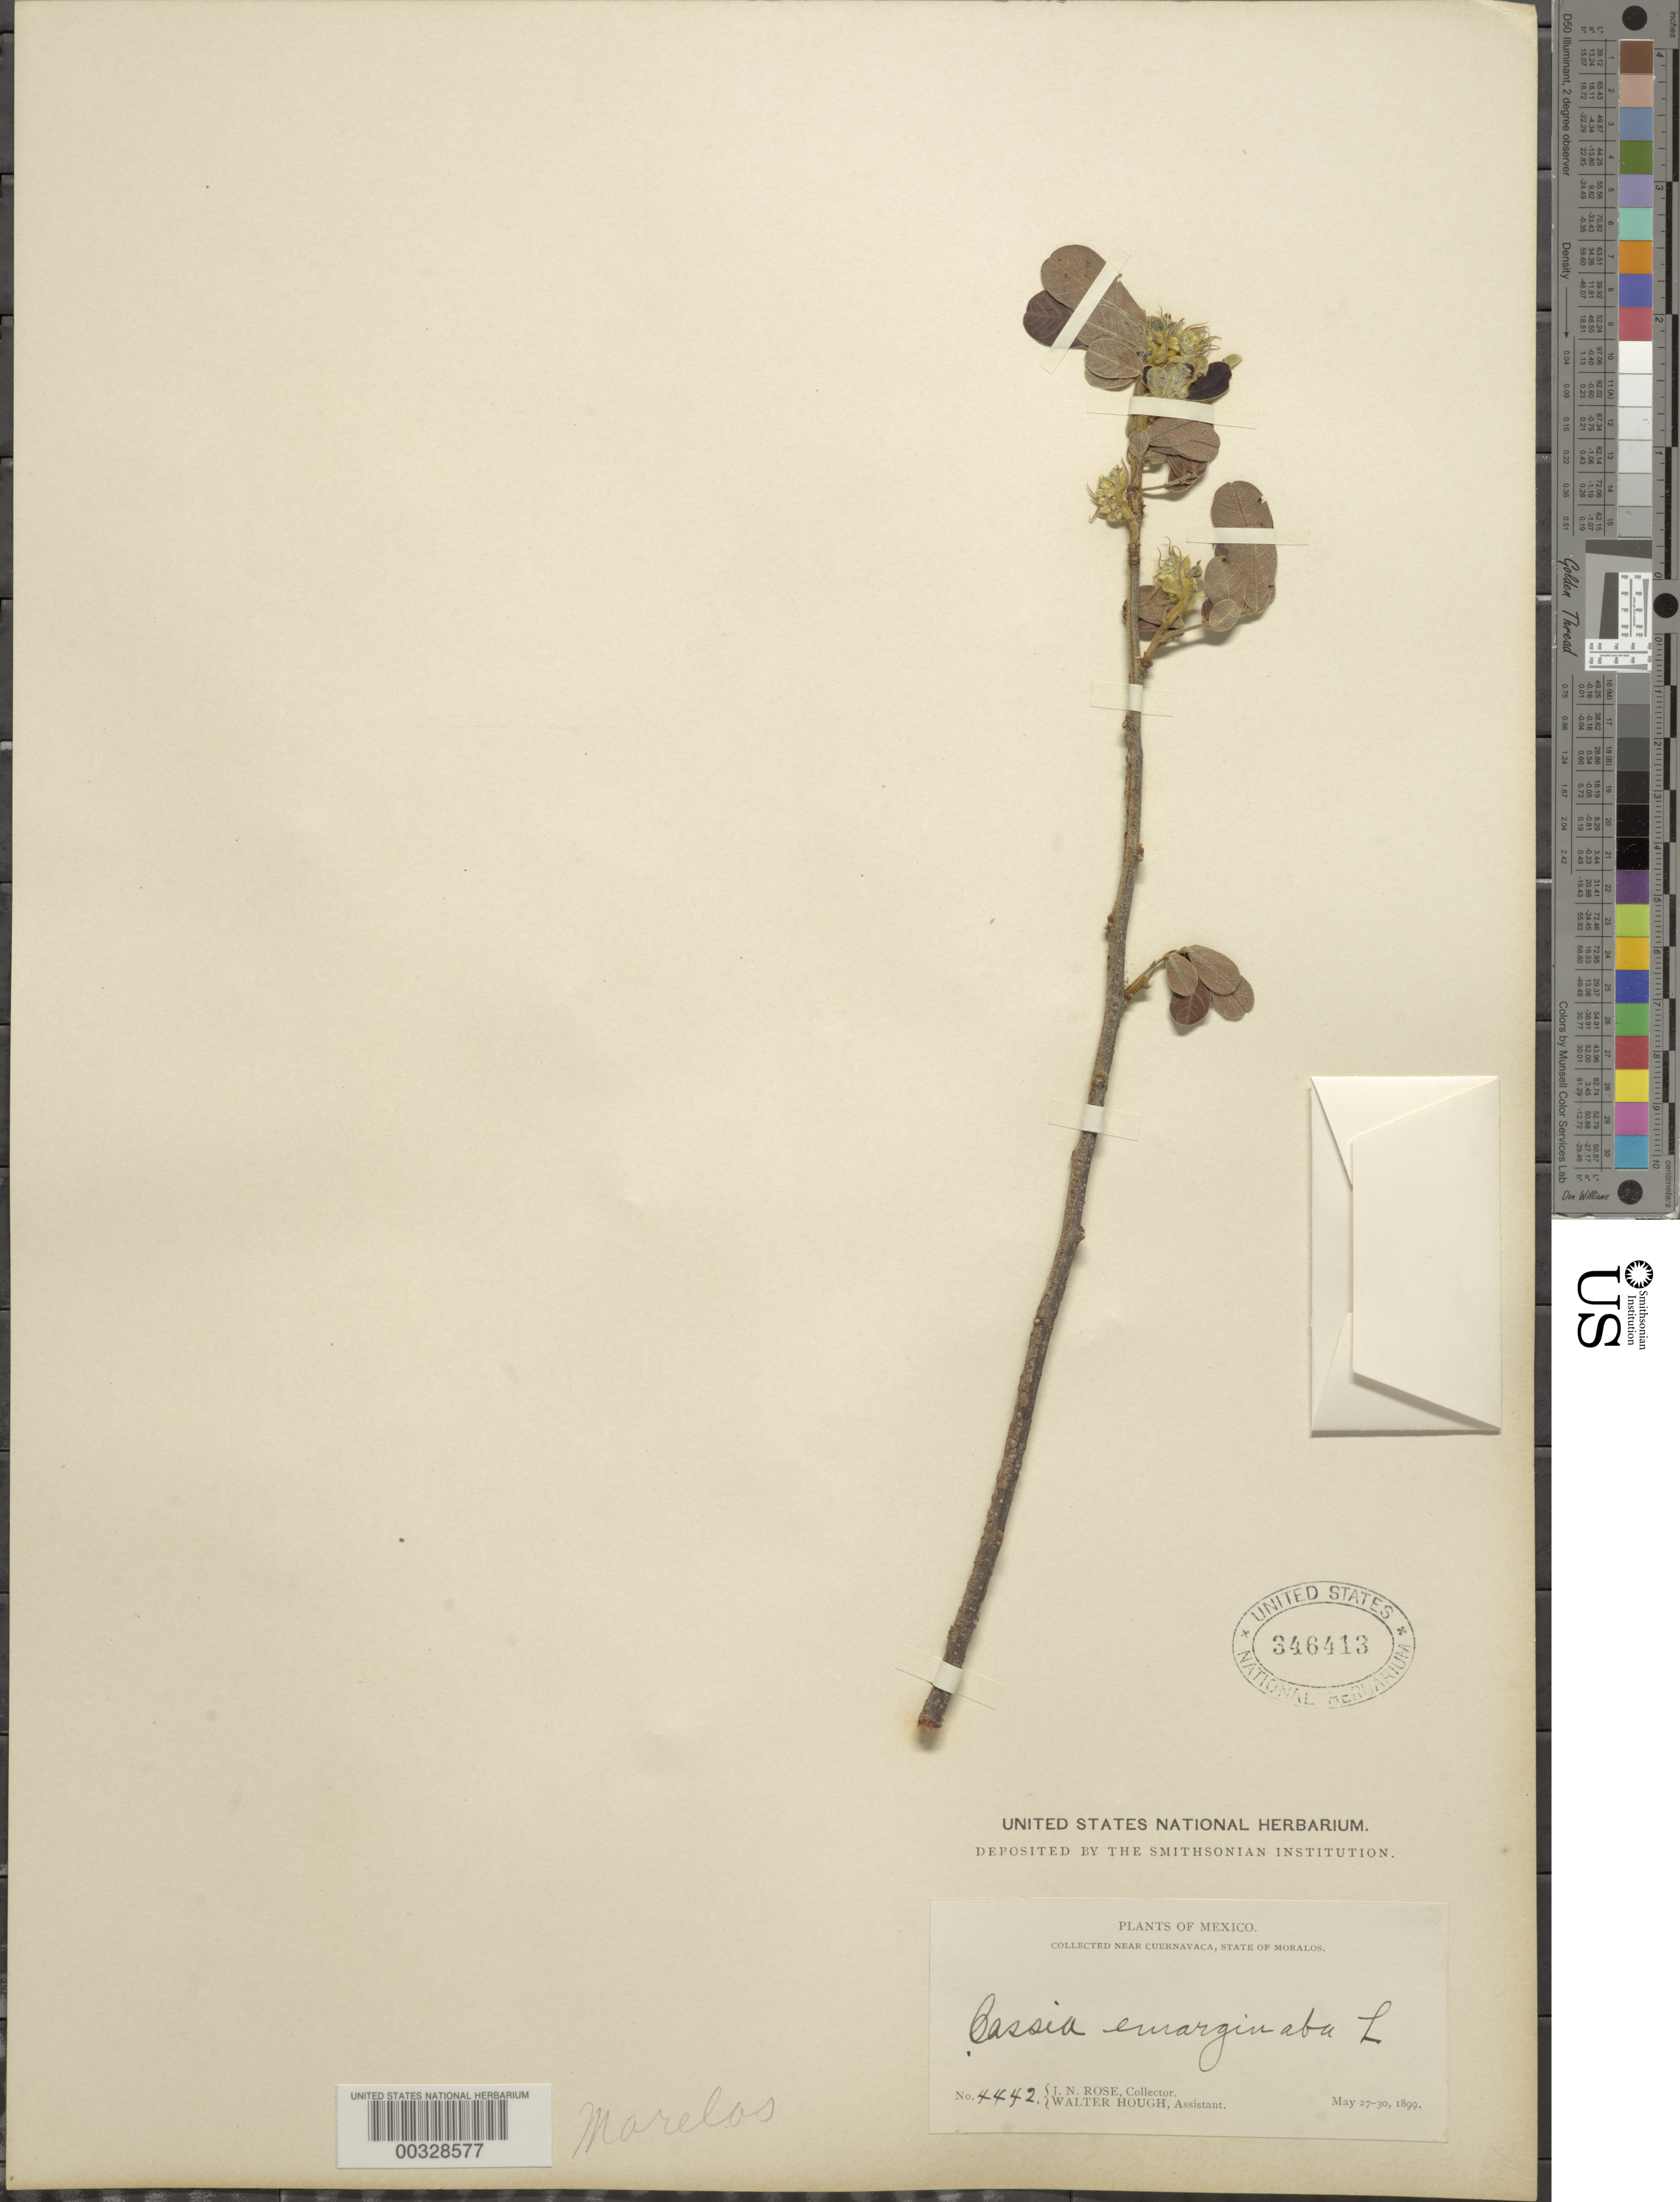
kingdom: Plantae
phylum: Tracheophyta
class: Magnoliopsida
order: Fabales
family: Fabaceae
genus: Senna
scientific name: Senna emarginata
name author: L.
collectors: J. N. Rose & W. Hough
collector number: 4442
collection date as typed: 27 May 1899 to 30 May 1899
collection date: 1899-05-27/1899-05-30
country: Mexico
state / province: Morelos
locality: Near Cuernavaca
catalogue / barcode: US 346413